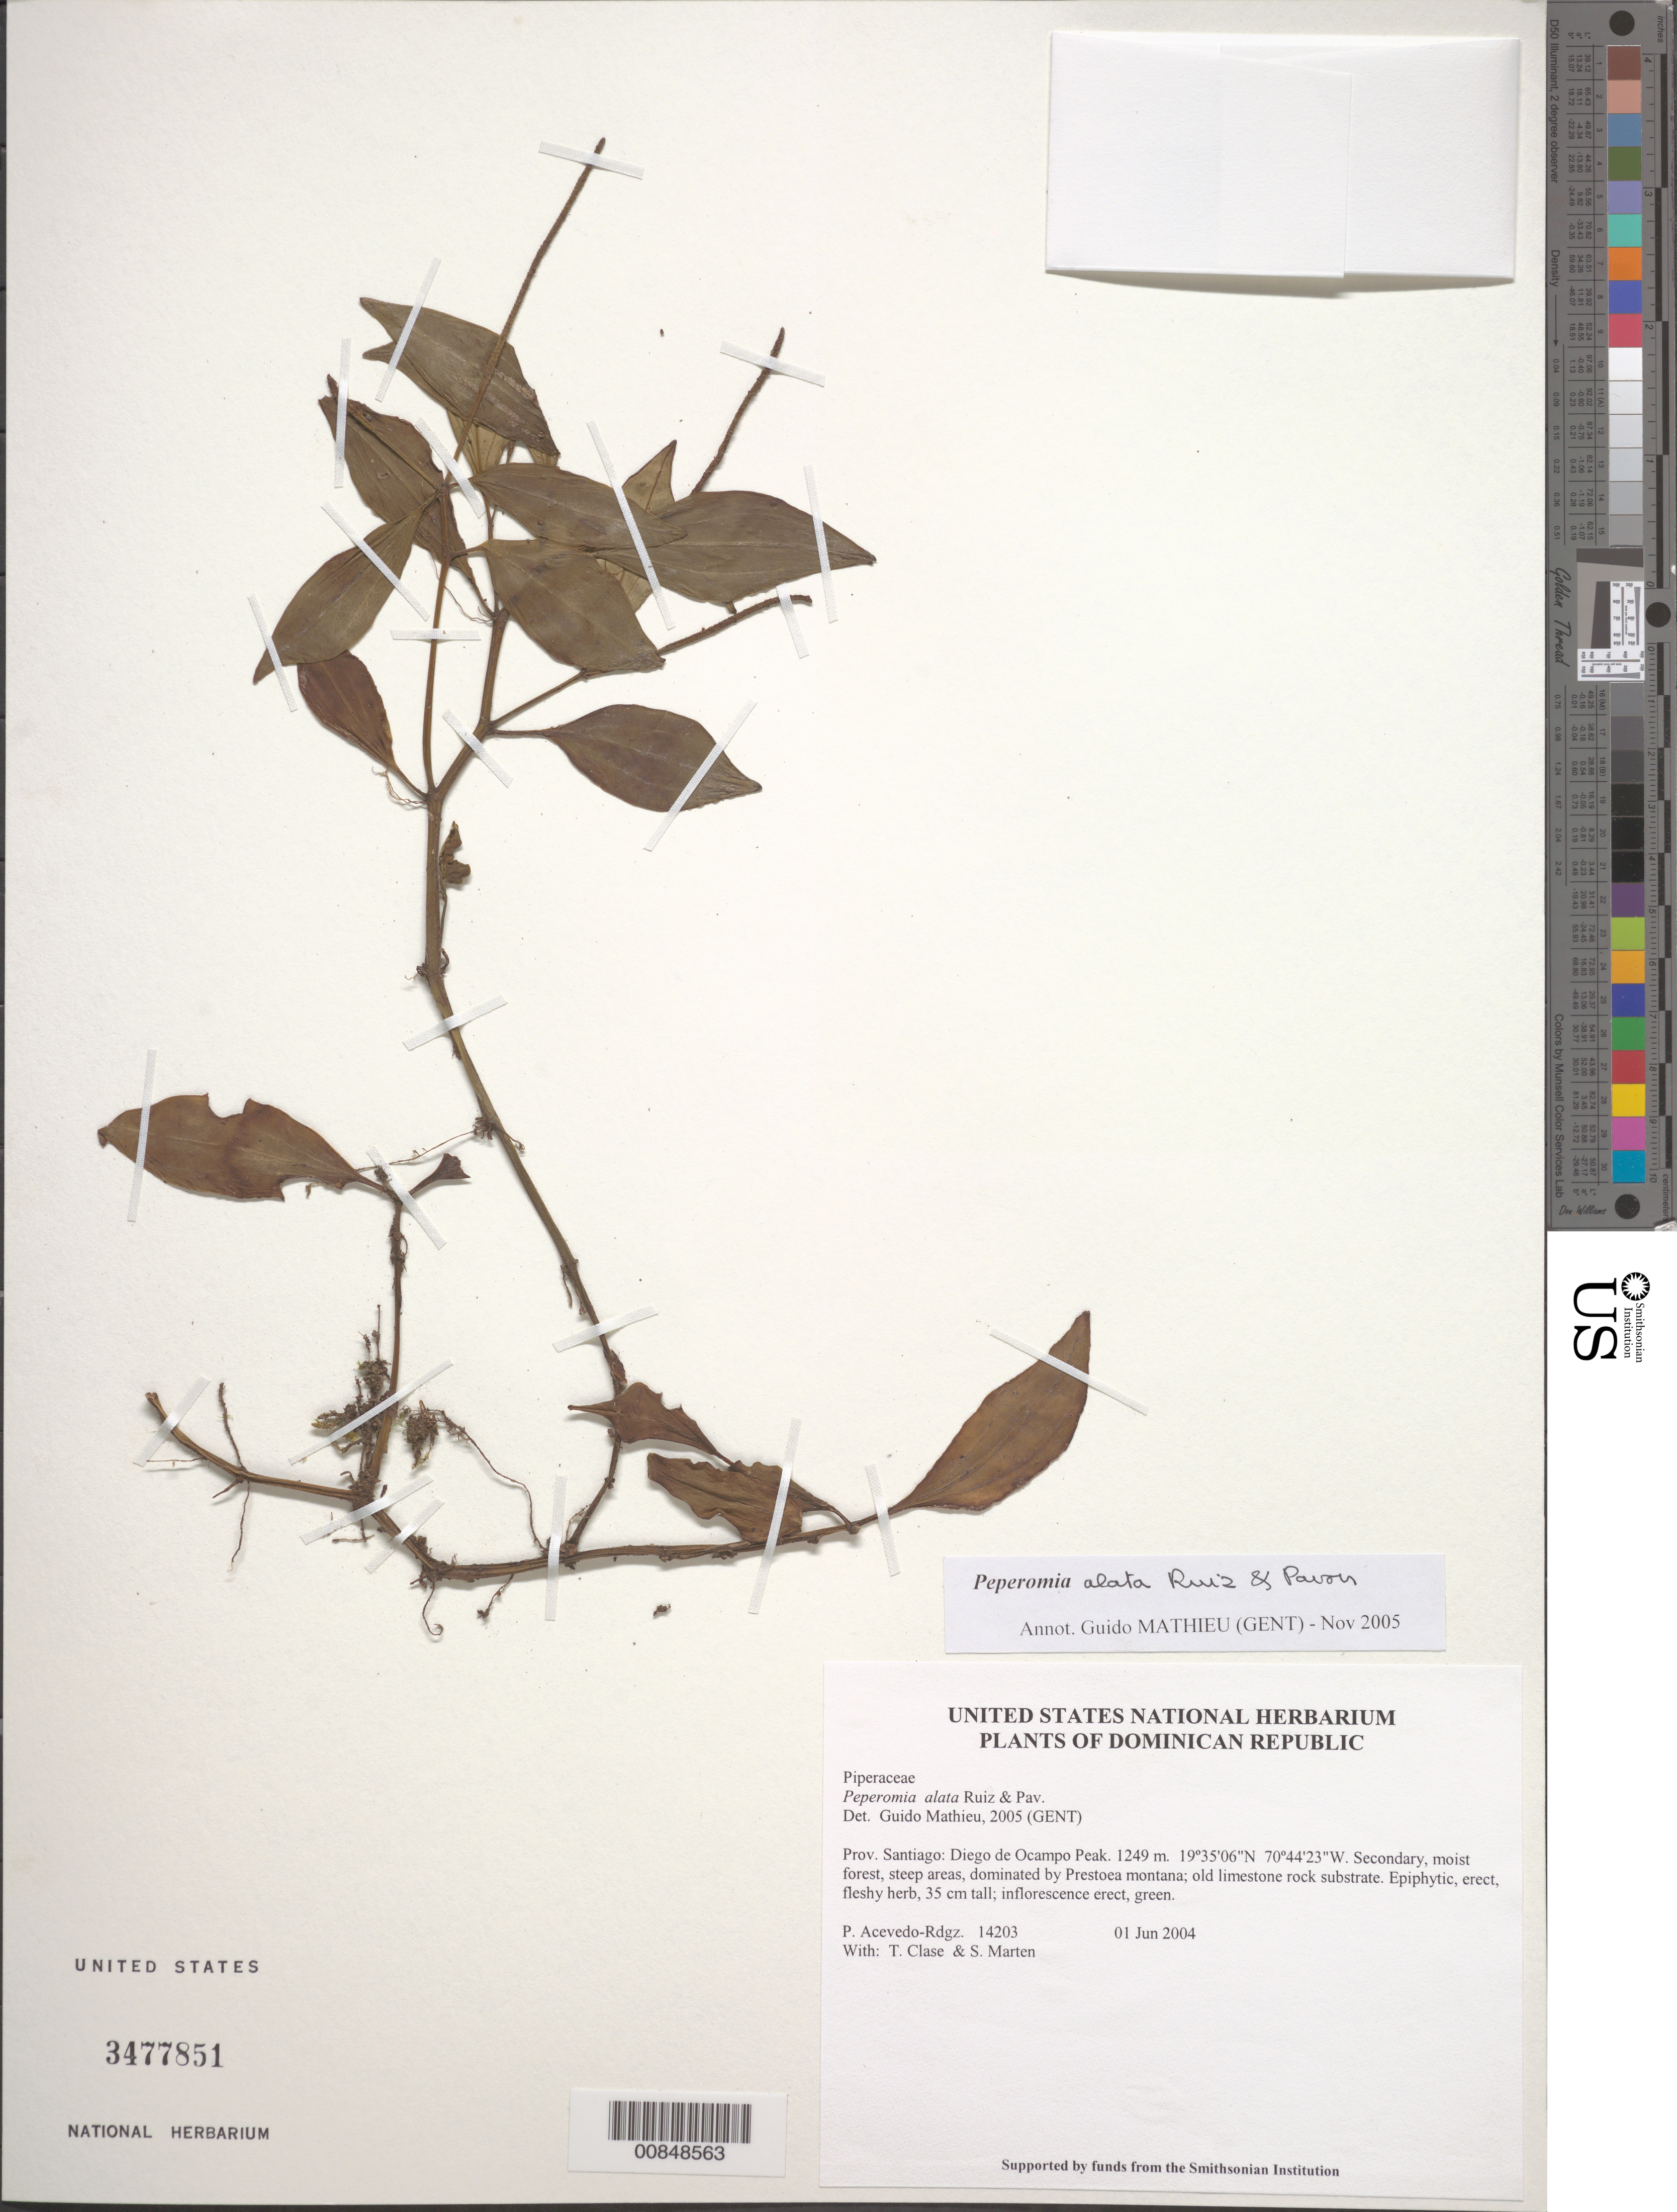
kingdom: Plantae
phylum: Tracheophyta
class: Magnoliopsida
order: Piperales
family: Piperaceae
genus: Peperomia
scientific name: Peperomia alata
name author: Ruiz & Pav.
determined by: Mathieu, Guido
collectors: P. Acevedo-Rodr., T. Clase & S. Marten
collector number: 14203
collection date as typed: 01 Jun 2004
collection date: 2004-06-01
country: Dominican Republic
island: Hispaniola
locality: Provincia Santiago: Diego de Ocampo Peak.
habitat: Secondary, moist forest, steep areas, dominated by Prestoea montana; old limestone rock substrate.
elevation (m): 1249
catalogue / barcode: US 3477851